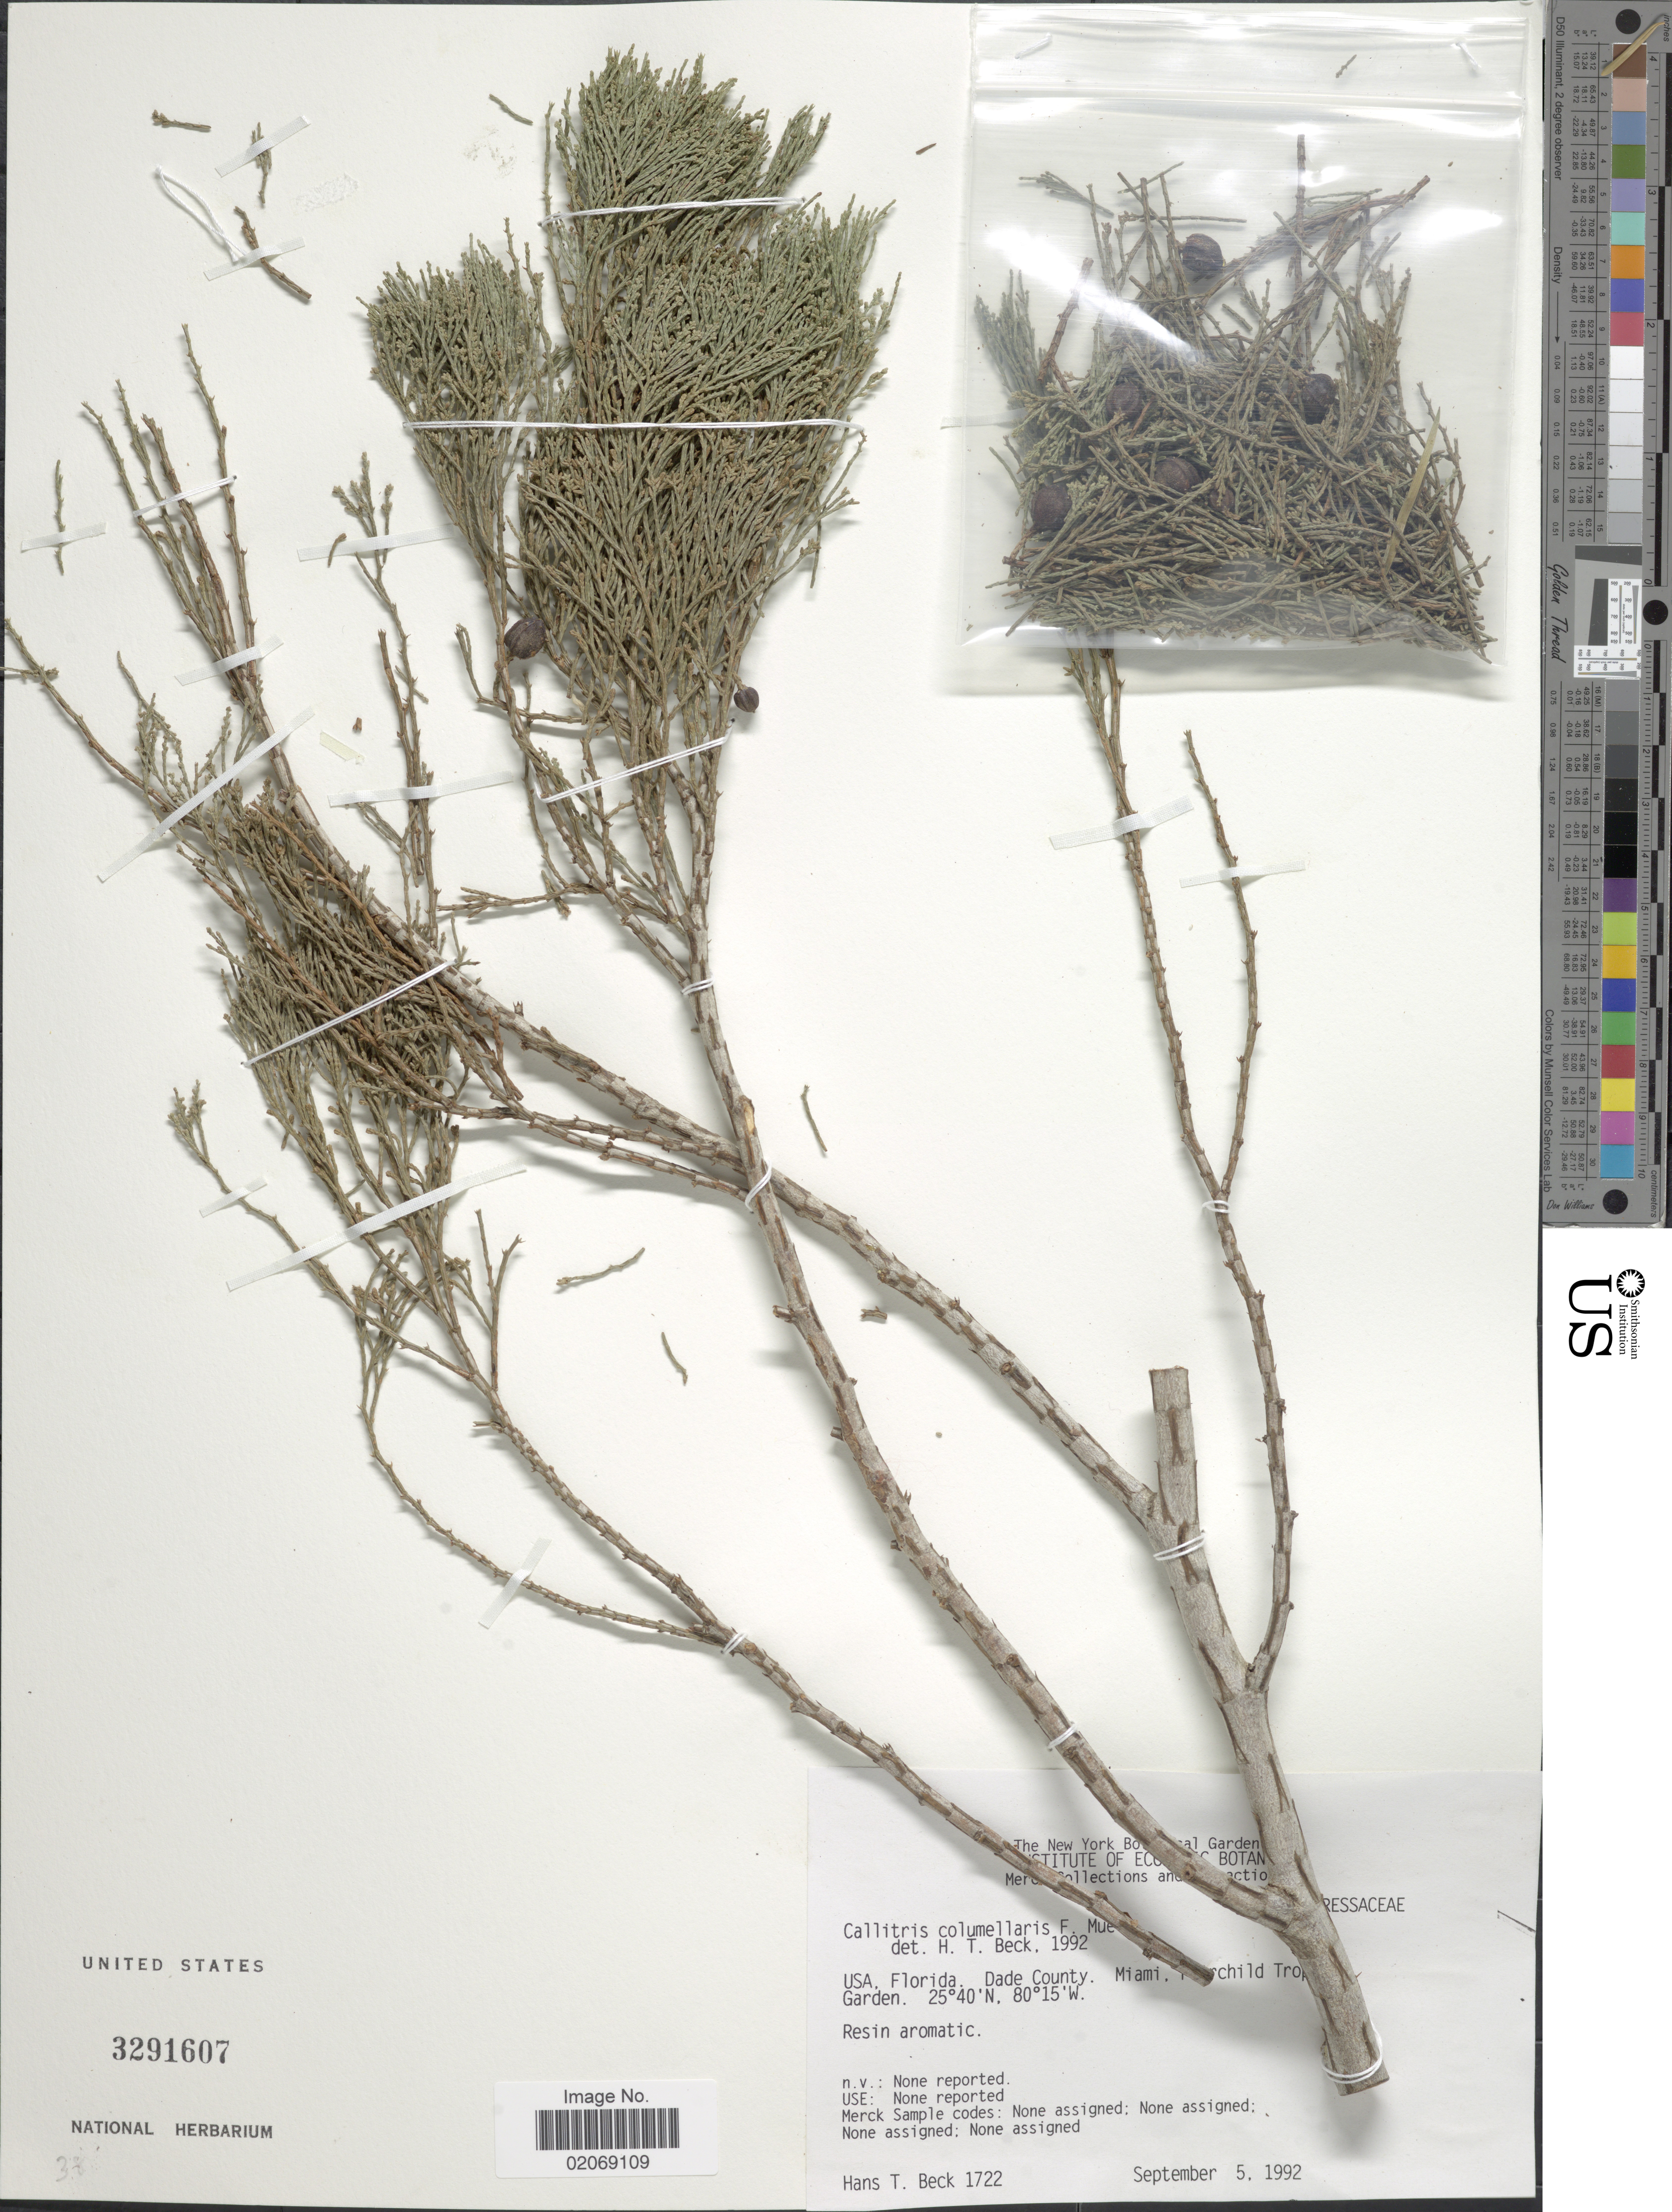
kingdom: Plantae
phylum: Tracheophyta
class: Pinopsida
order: Pinales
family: Cupressaceae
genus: Callitris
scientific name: Callitris columellaris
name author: F. Muell.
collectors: H. T. Beck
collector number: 1722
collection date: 1992-09-05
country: United States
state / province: Florida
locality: Dade County, Miami, Fairchild Tropical Botanical Garden.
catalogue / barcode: US 3291607